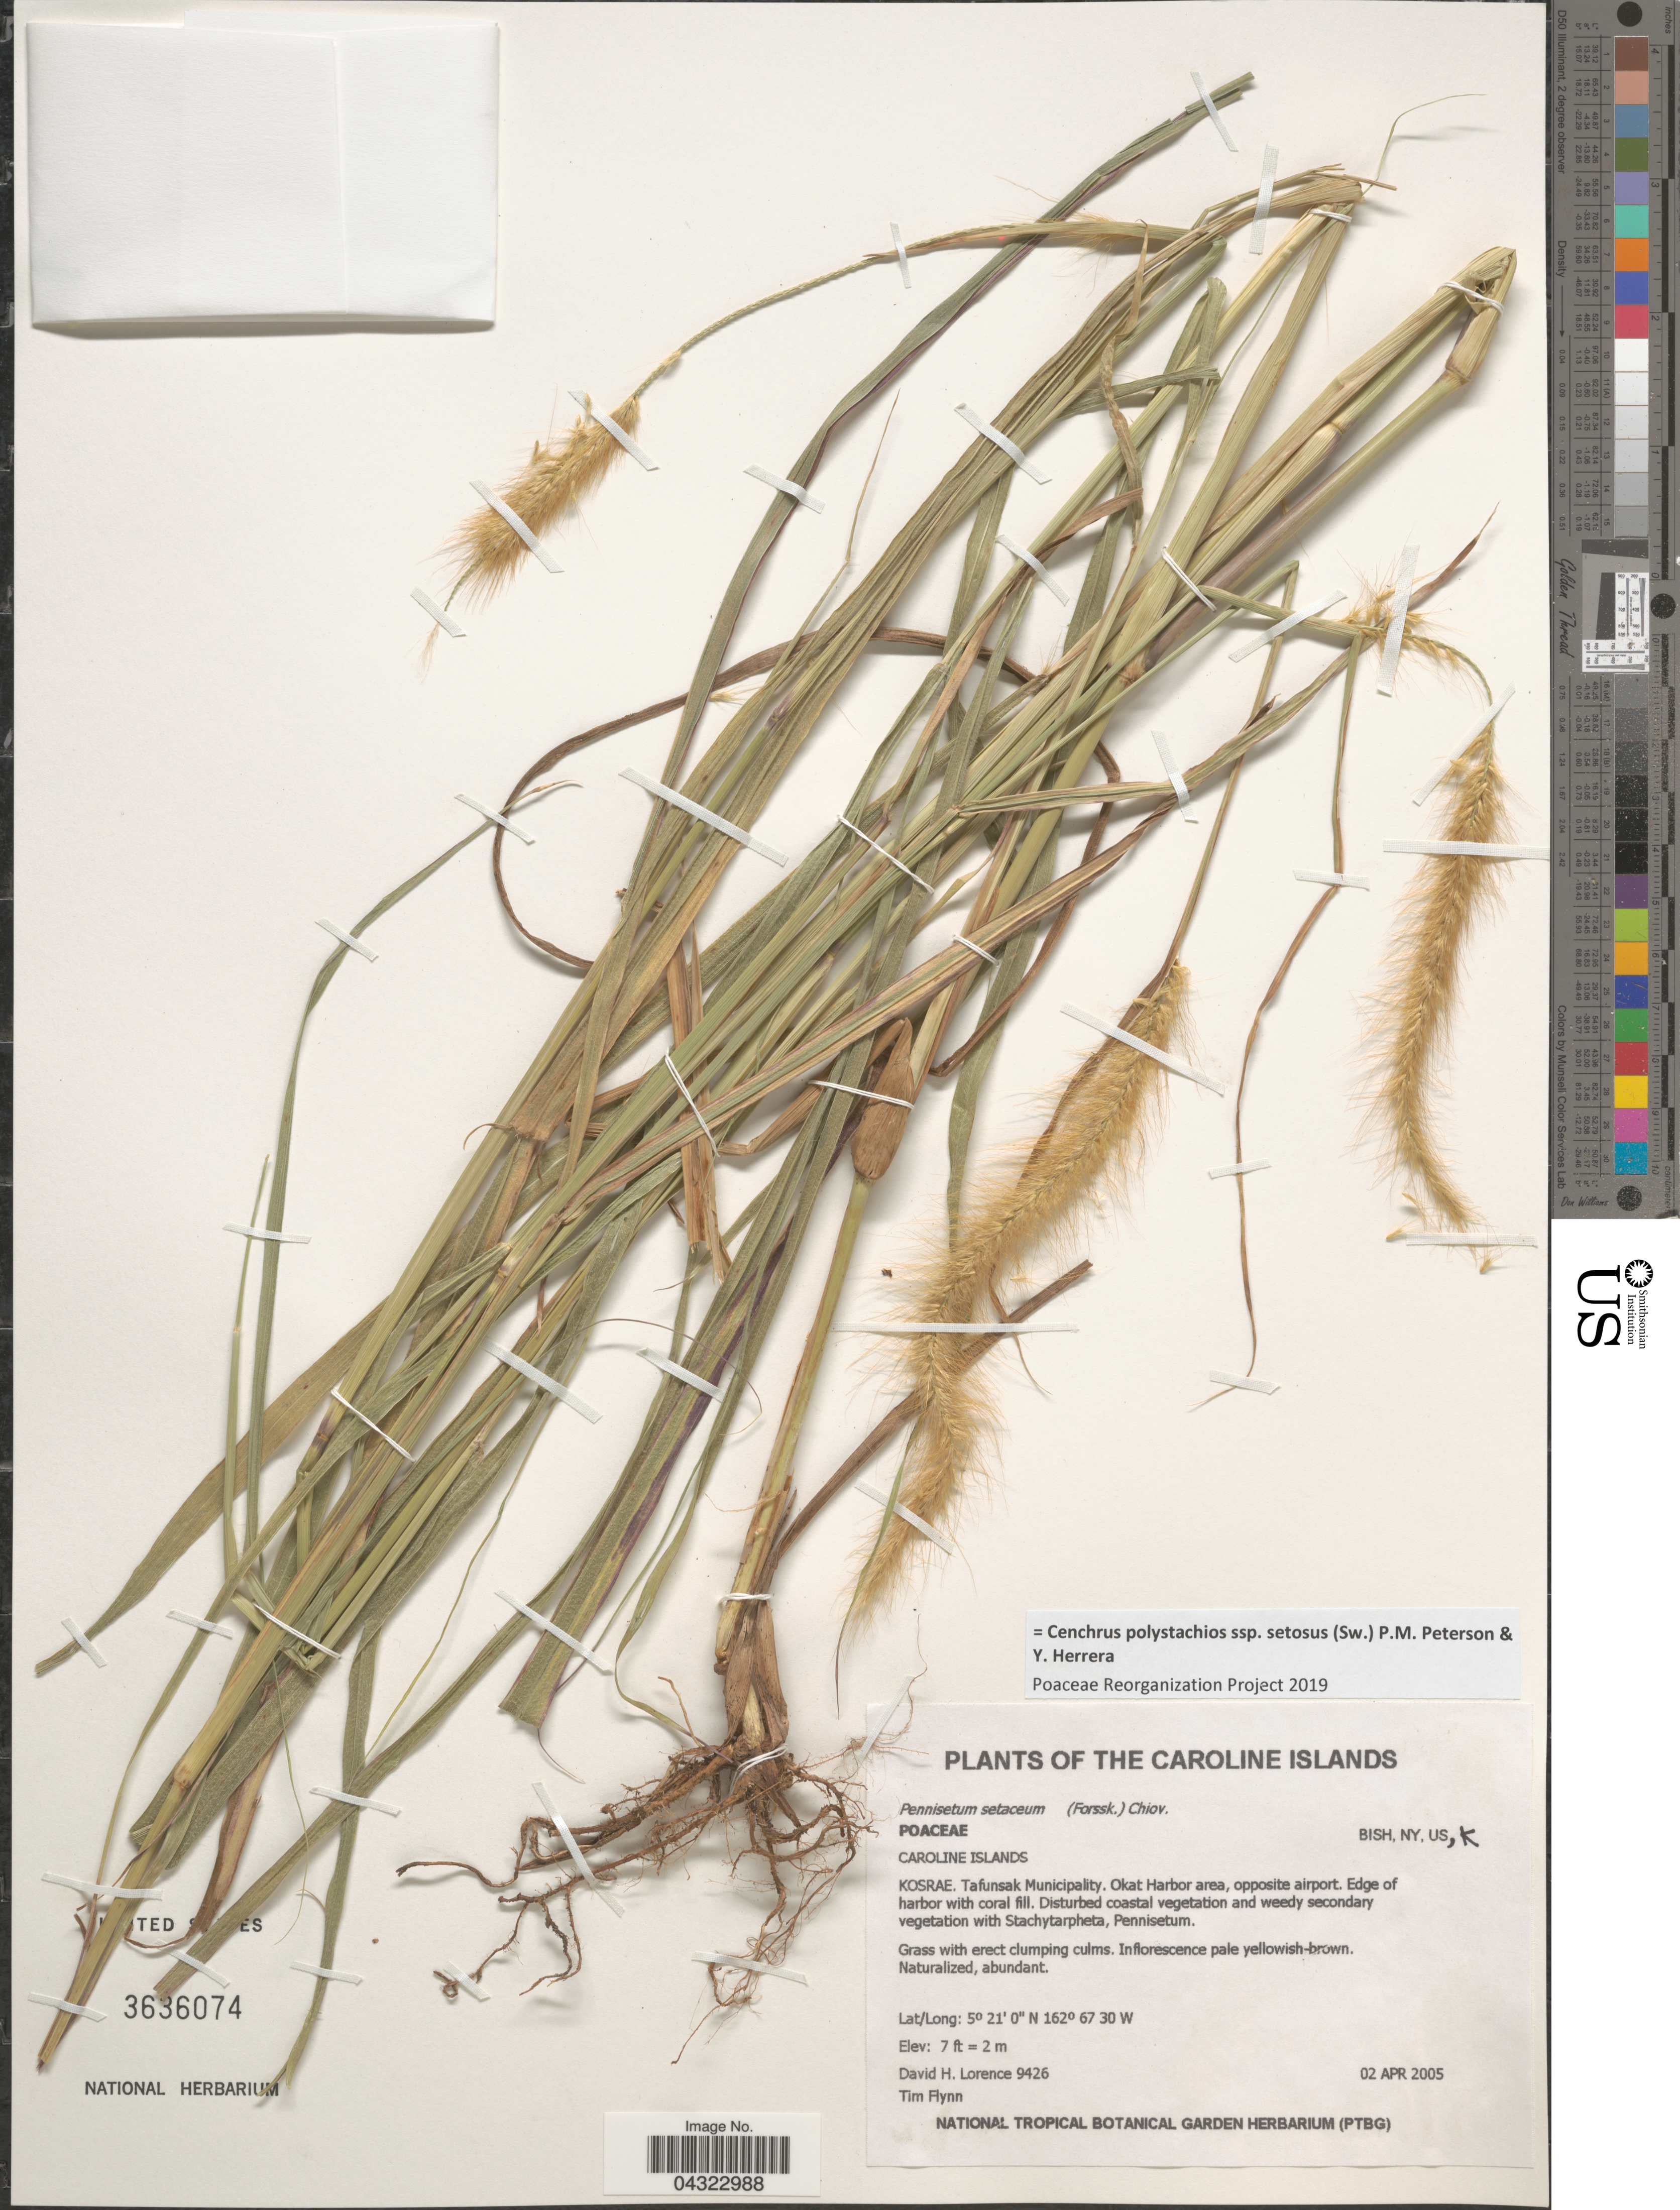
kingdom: Plantae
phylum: Tracheophyta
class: Liliopsida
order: Poales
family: Poaceae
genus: Cenchrus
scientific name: Cenchrus polystachios subsp. setosus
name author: (Sw.) P.M. Peterson & Y. Herrera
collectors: D. Lorence & T. Flynn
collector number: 9426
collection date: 2005-04-02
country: Micronesia, Federated States of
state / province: Kosrae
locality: The Caroline Islands. Tafunsak Municipality. Okat Harbor area, opposite airport. Edge of harbor with coral fill.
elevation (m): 2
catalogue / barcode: US 3636074